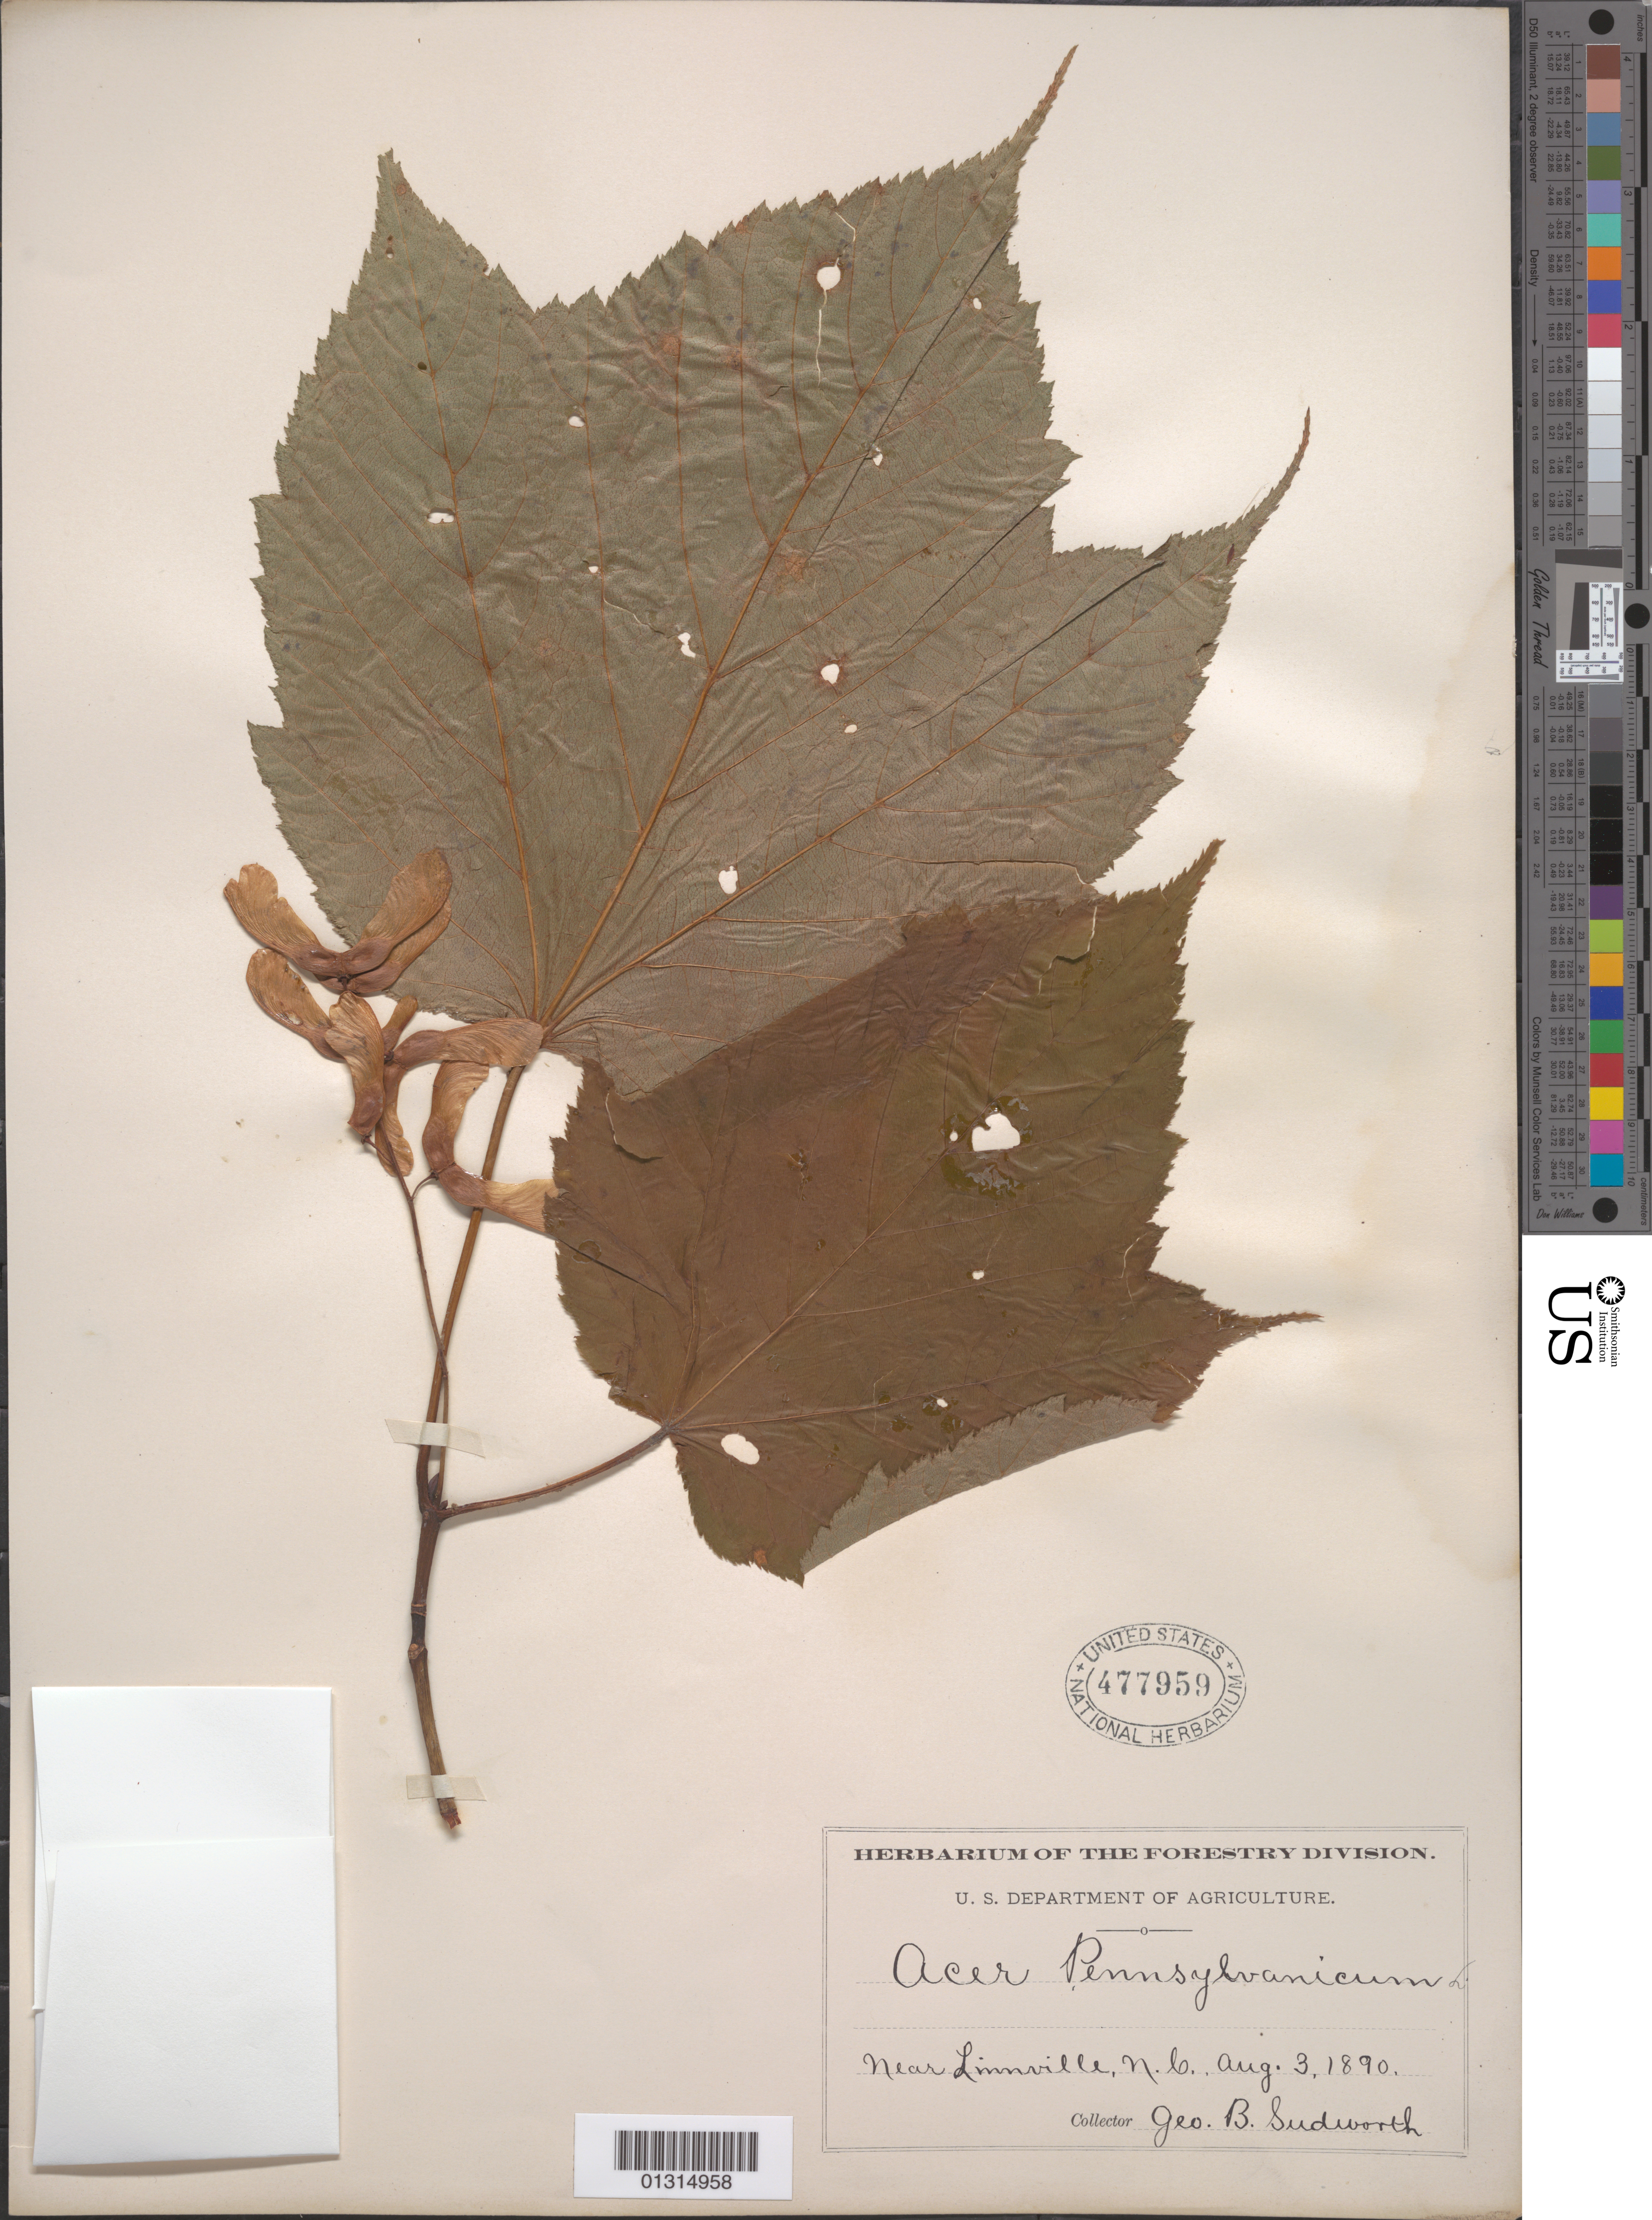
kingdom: Plantae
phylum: Tracheophyta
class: Magnoliopsida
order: Sapindales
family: Sapindaceae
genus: Acer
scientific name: Acer pensylvanicum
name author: L.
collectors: G. B. Sudworth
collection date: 1890-08-03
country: United States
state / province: North Carolina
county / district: Avery County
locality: Linnville [Linville], near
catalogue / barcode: US 477959